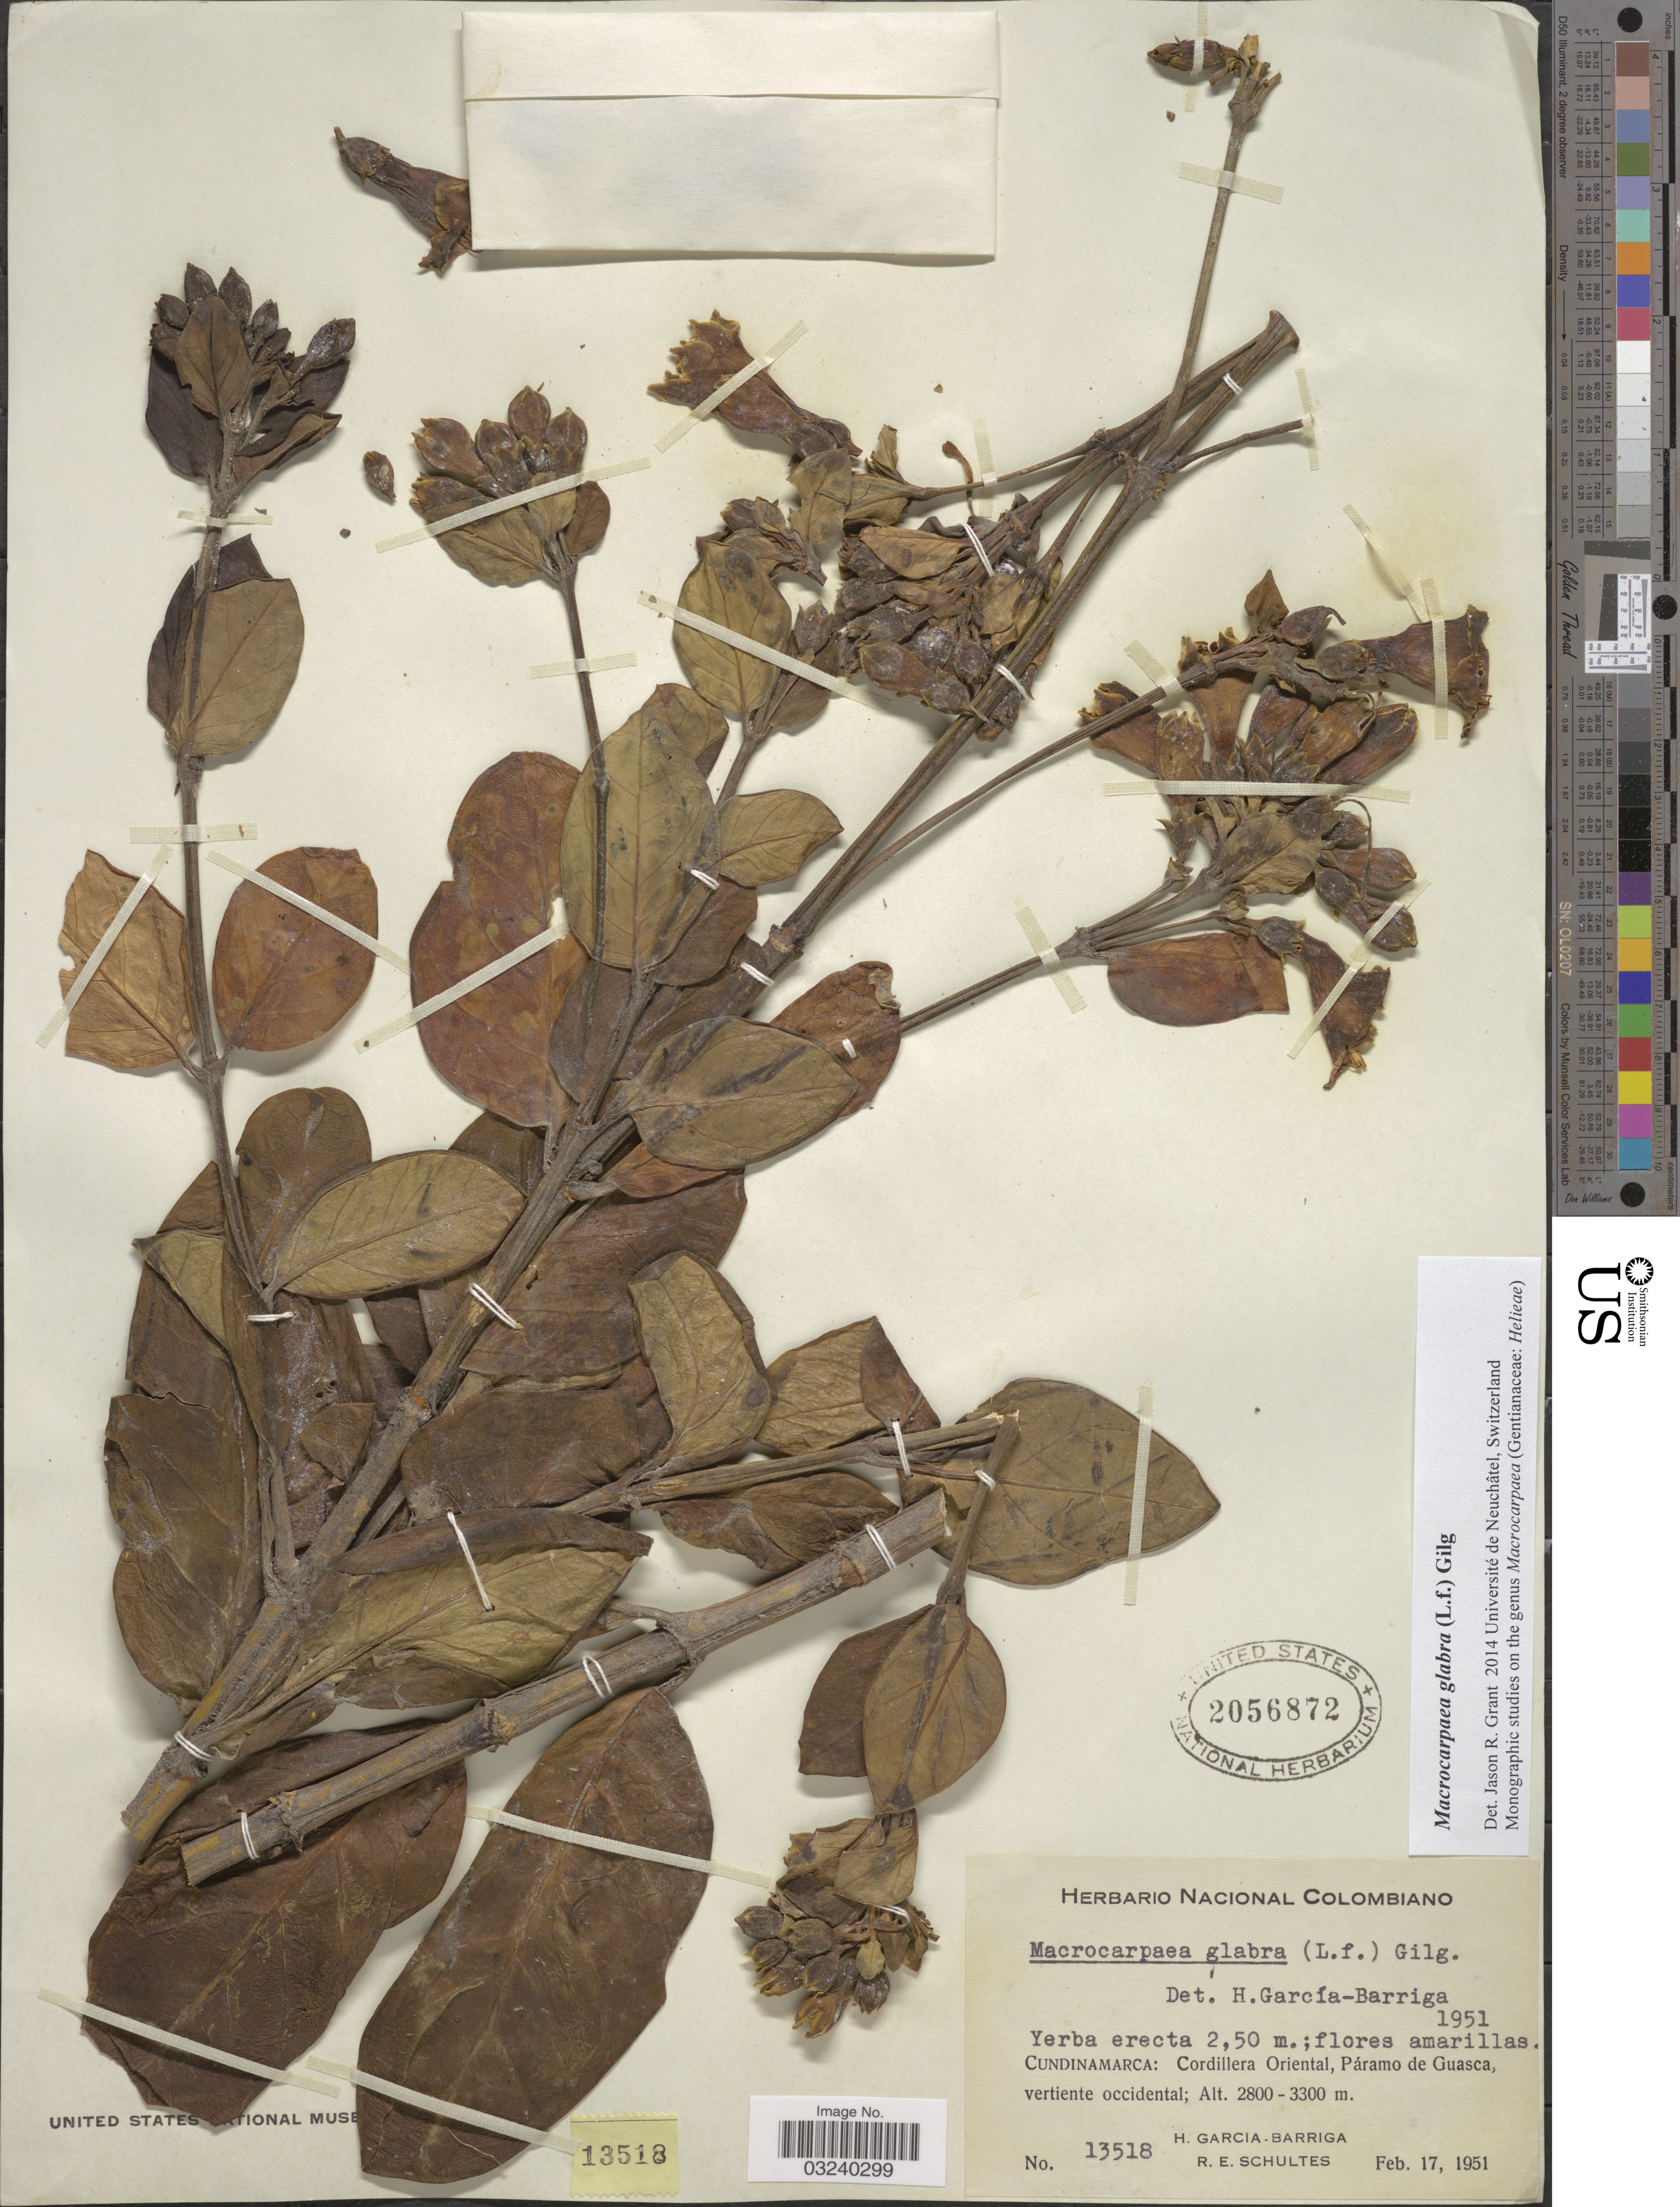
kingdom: Plantae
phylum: Tracheophyta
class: Magnoliopsida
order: Gentianales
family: Gentianaceae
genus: Macrocarpaea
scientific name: Macrocarpaea glabra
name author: (L. f.) Gilg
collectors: H. García Barriga & R. E. Schultes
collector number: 13518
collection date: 1951-02-17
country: Colombia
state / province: Cundinamarca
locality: Cordillera Oriental, Páramo de Guasca, vertiente occidental.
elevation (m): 2800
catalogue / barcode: US 2056872